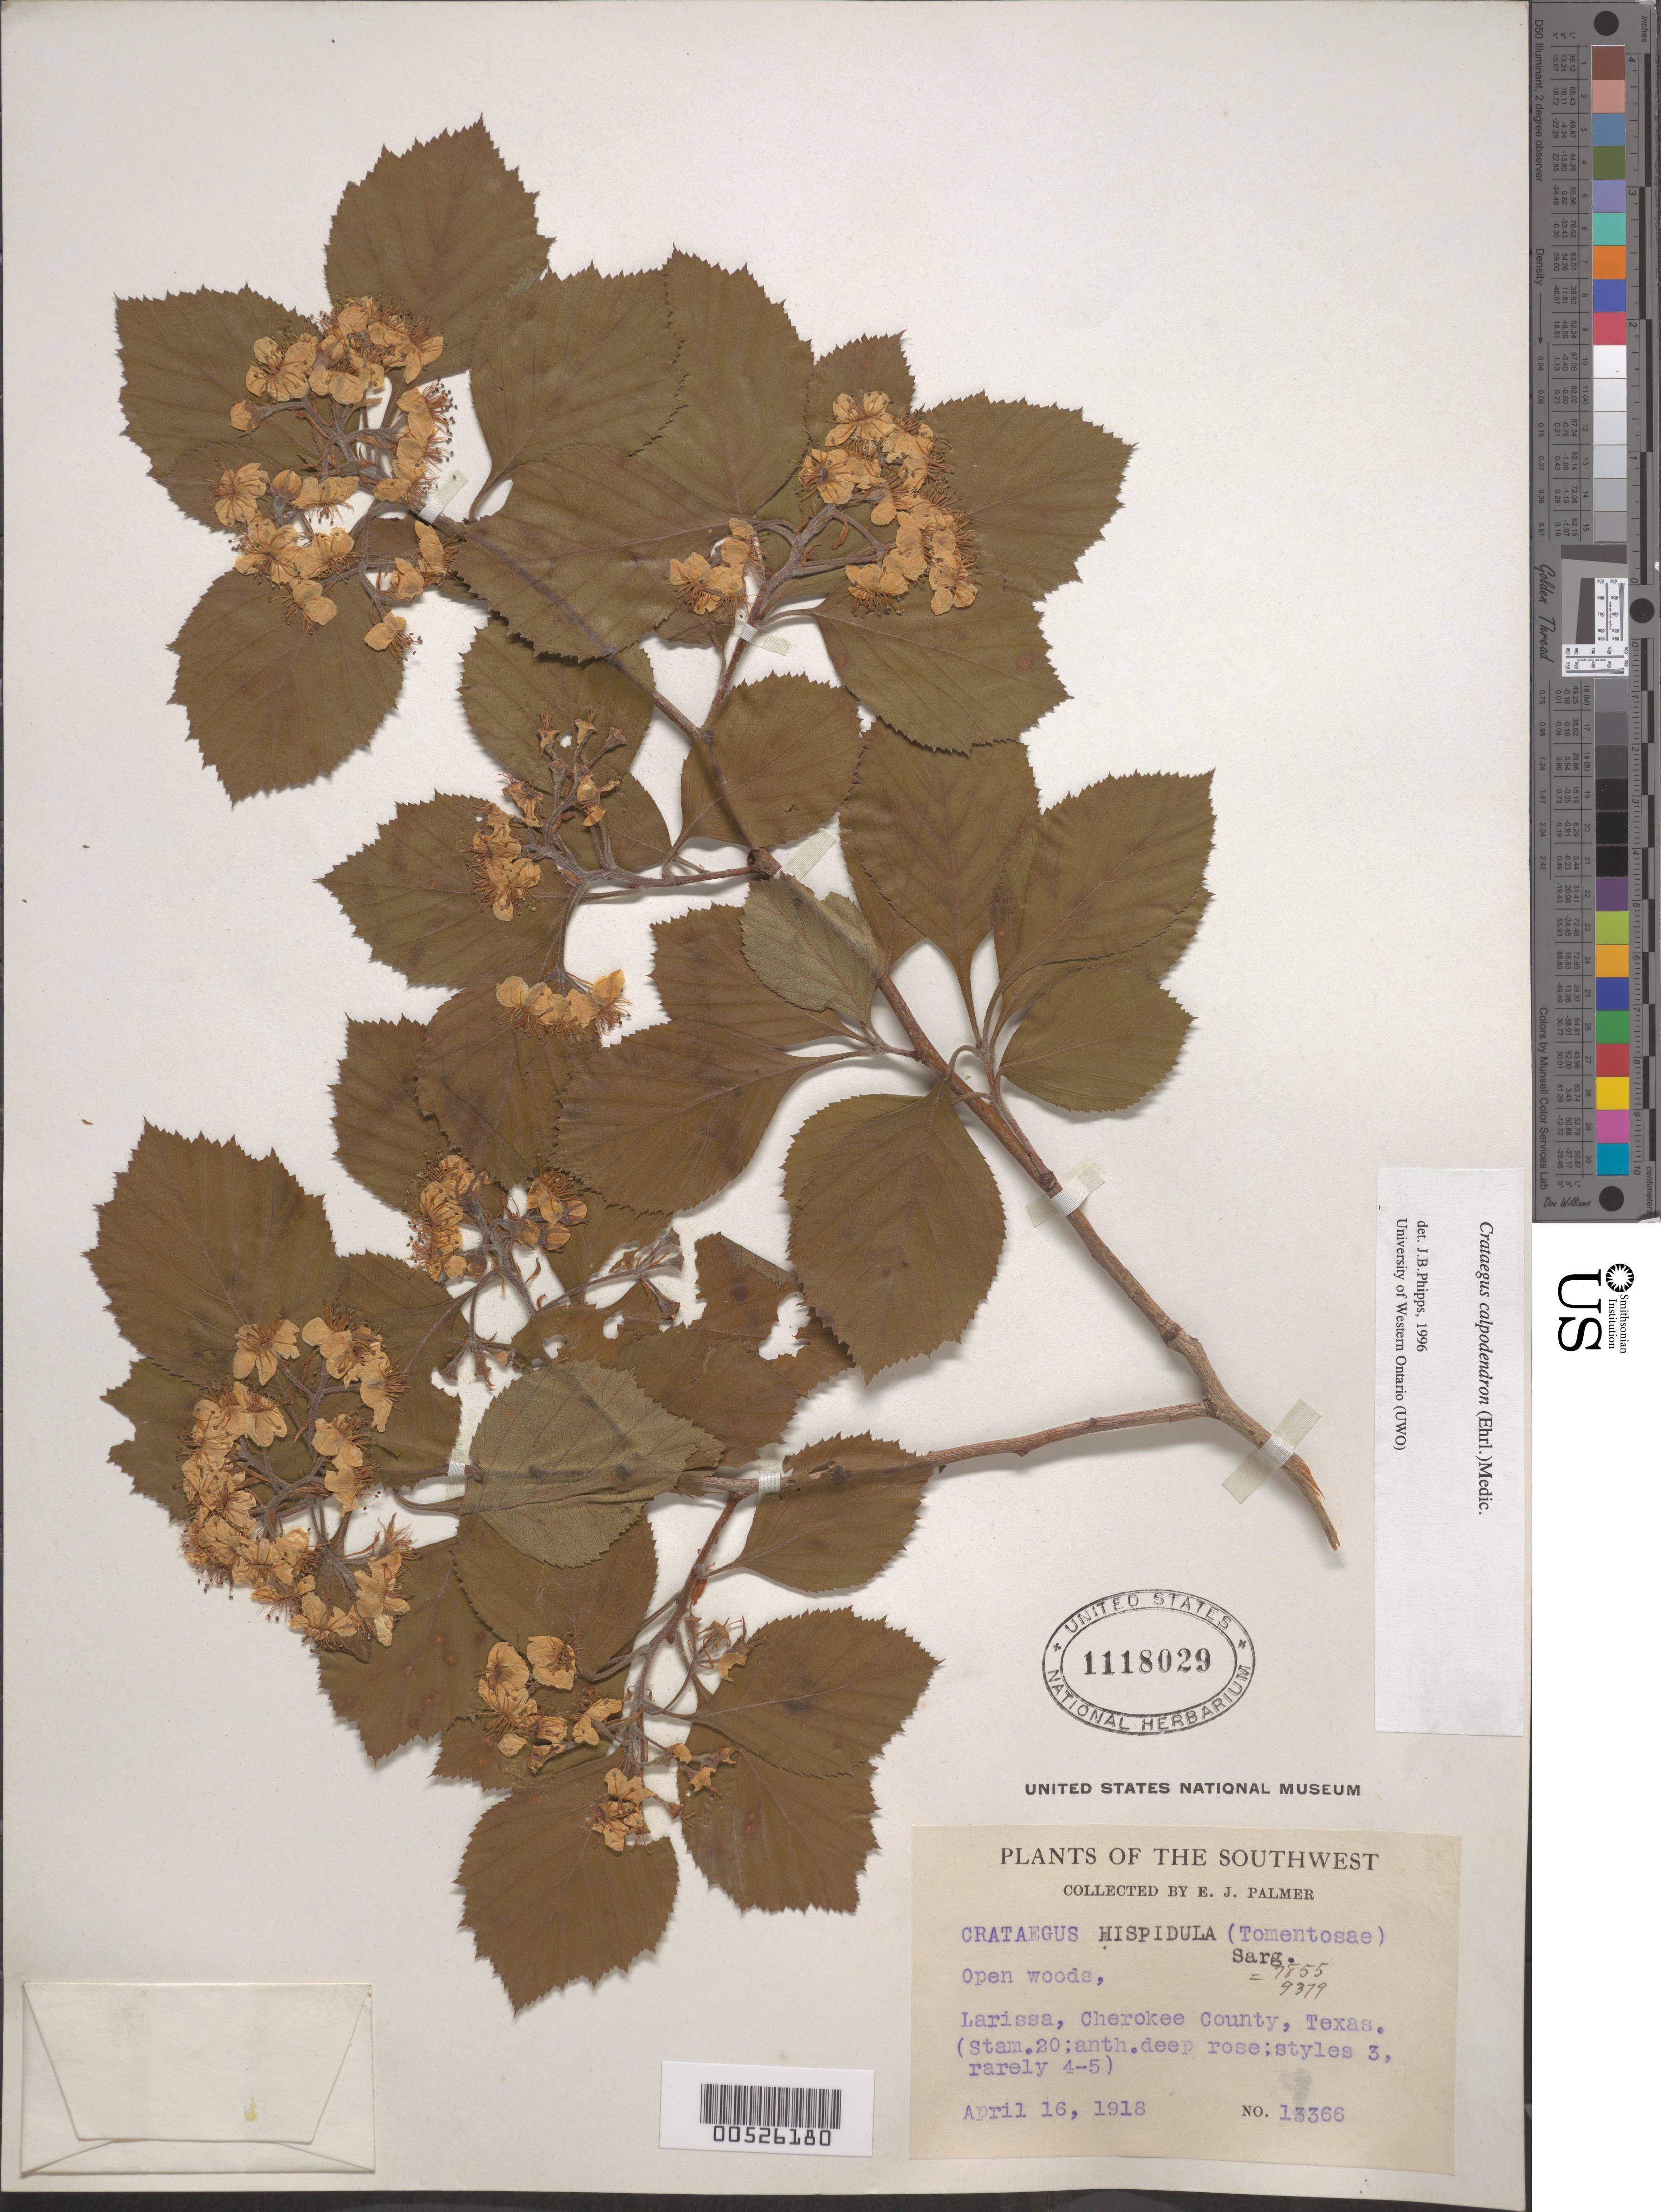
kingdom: Plantae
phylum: Tracheophyta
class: Magnoliopsida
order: Rosales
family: Rosaceae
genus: Crataegus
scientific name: Crataegus calpodendron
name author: (Ehrh.) Medik.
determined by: Phipps, James B., (UWO), University of Western Ontario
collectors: E. J. Palmer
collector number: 13366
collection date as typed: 16 Apr 1918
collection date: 1918-04-16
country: United States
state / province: Texas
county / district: Cherokee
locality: Larissa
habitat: Open woods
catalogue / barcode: US 1118029